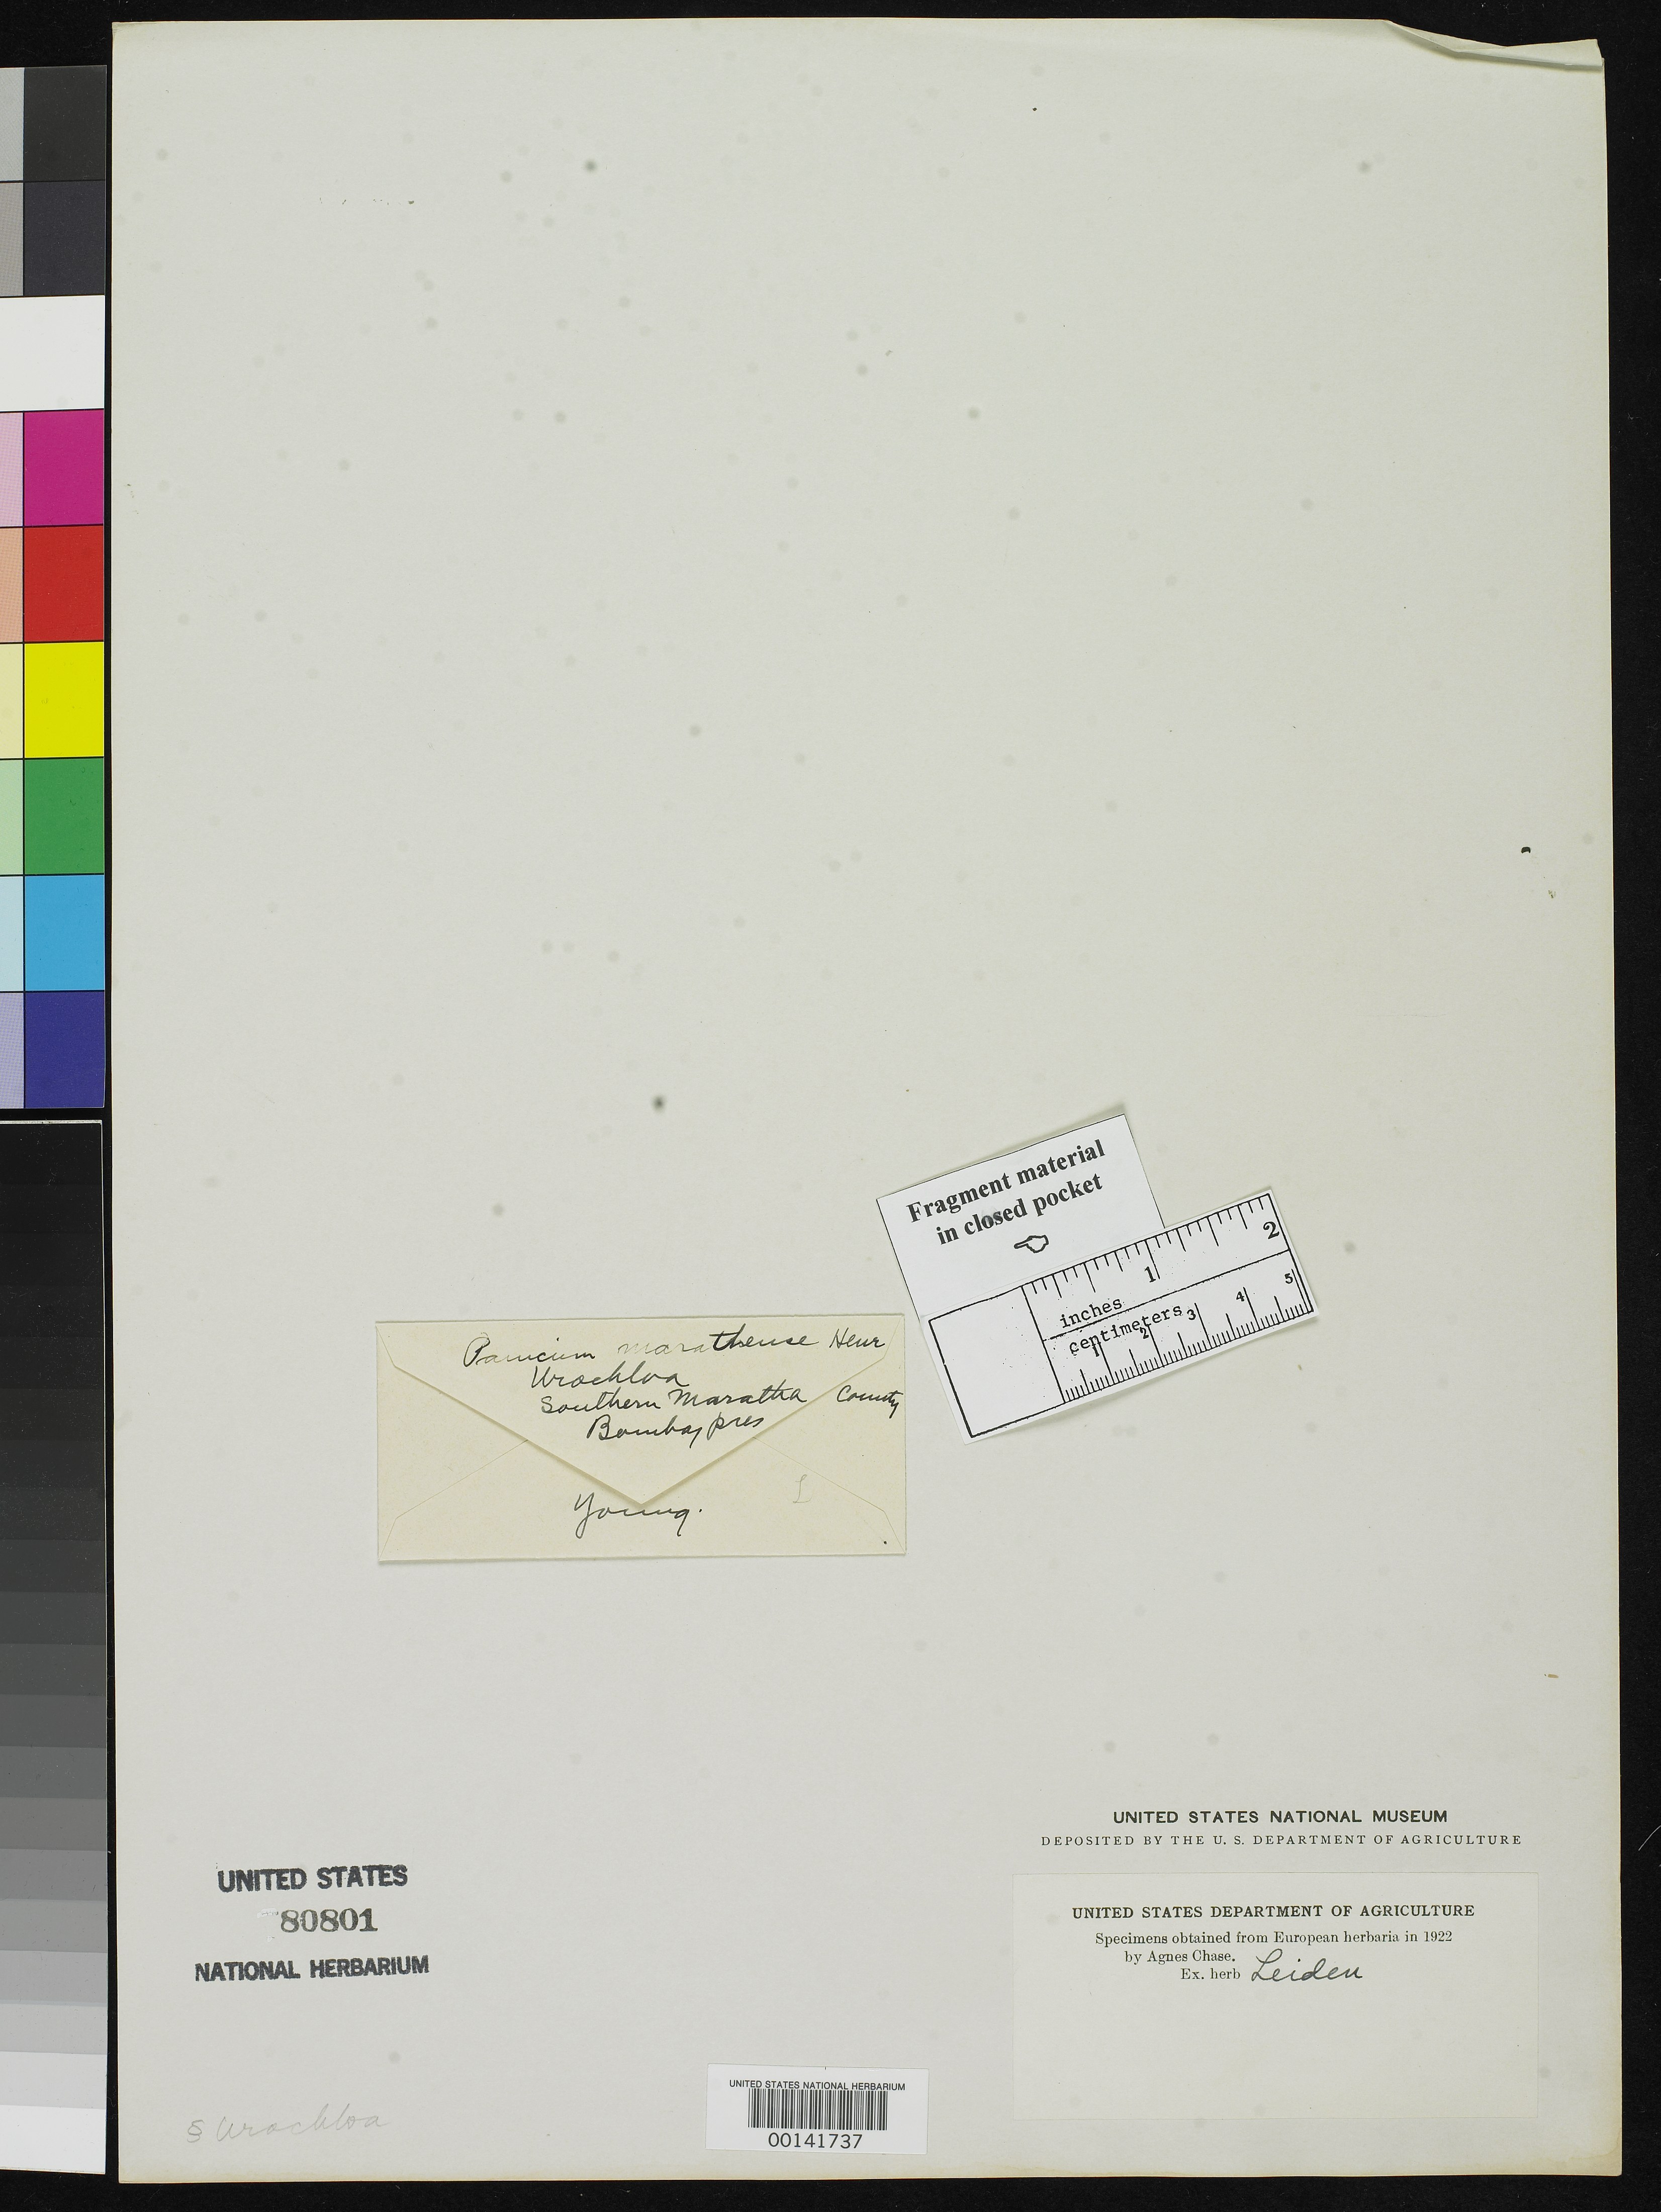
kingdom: Plantae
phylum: Tracheophyta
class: Liliopsida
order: Poales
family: Poaceae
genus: Urochloa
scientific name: Urochloa marathensis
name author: Henr.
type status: Type Fragment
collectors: A. Young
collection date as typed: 1884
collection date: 1884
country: India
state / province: Maharashtra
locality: Bombay, S Maratha & N Canara.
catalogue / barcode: US 80801